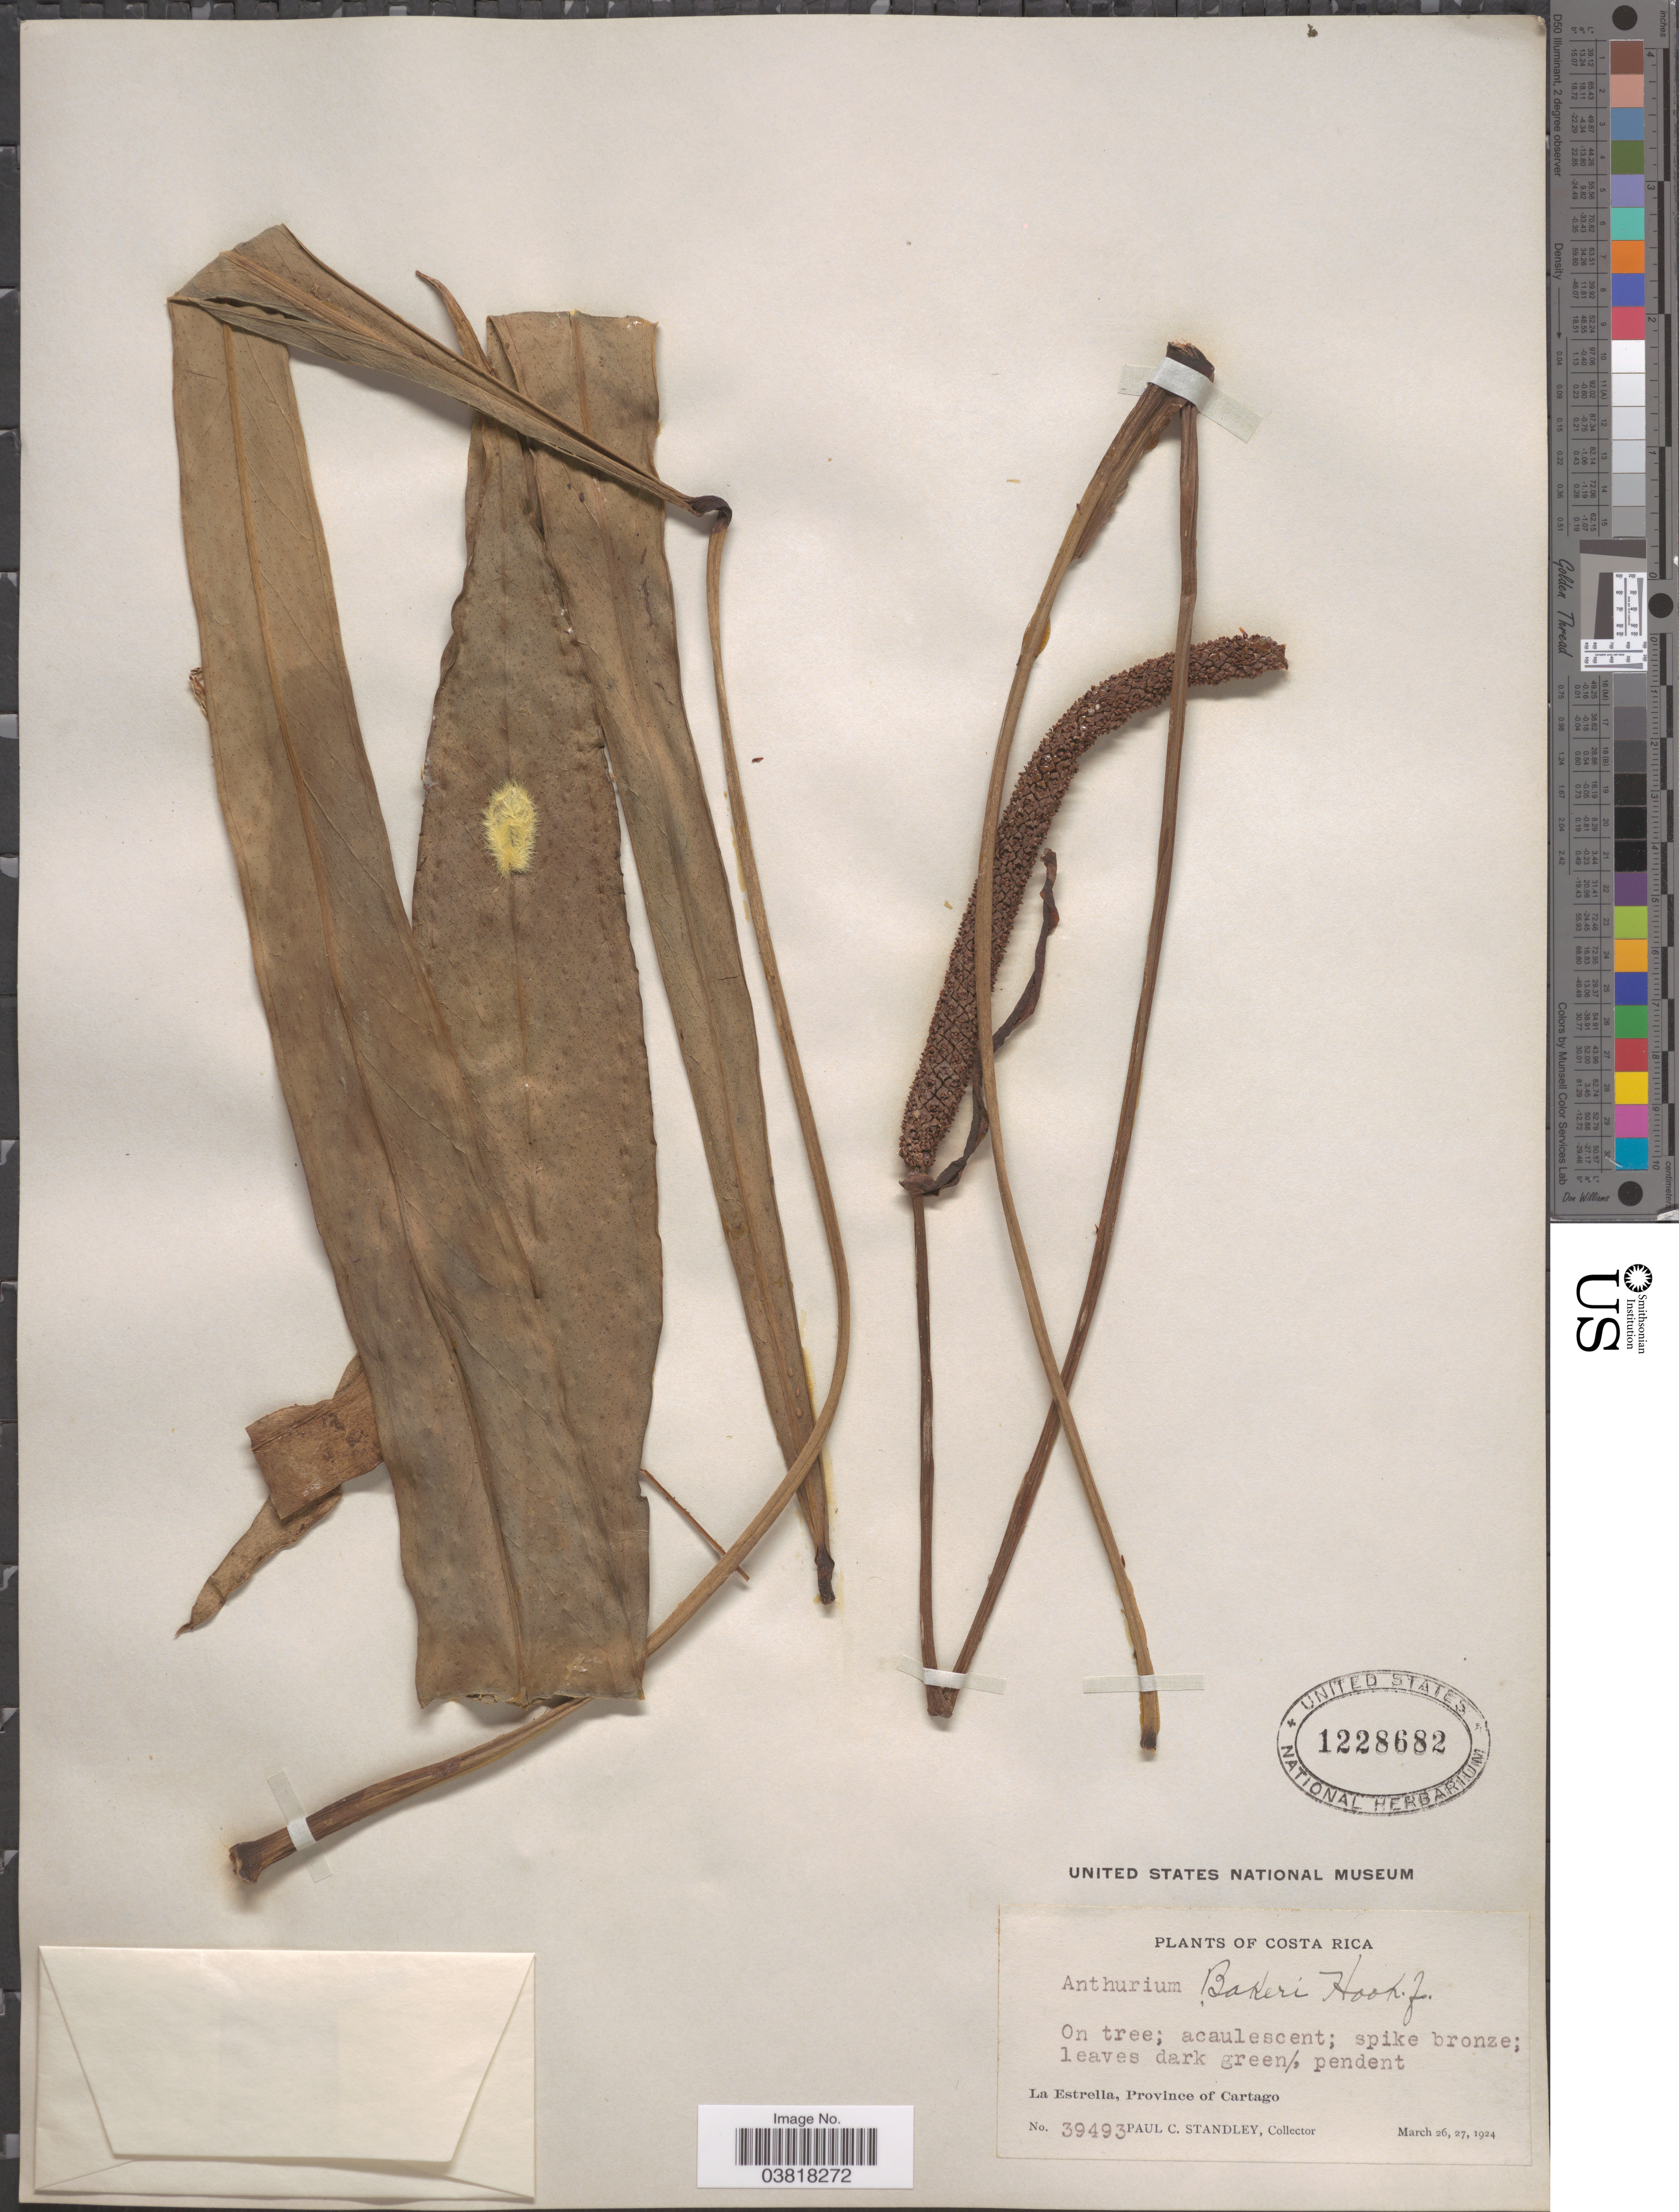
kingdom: Plantae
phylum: Tracheophyta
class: Liliopsida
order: Alismatales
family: Araceae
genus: Anthurium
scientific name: Anthurium bakeri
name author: Hook. f.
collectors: P. C. Standley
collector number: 39493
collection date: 1924-03-26/1924-03-27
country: Costa Rica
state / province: Cartago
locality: La Estrella.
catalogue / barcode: US 1228682